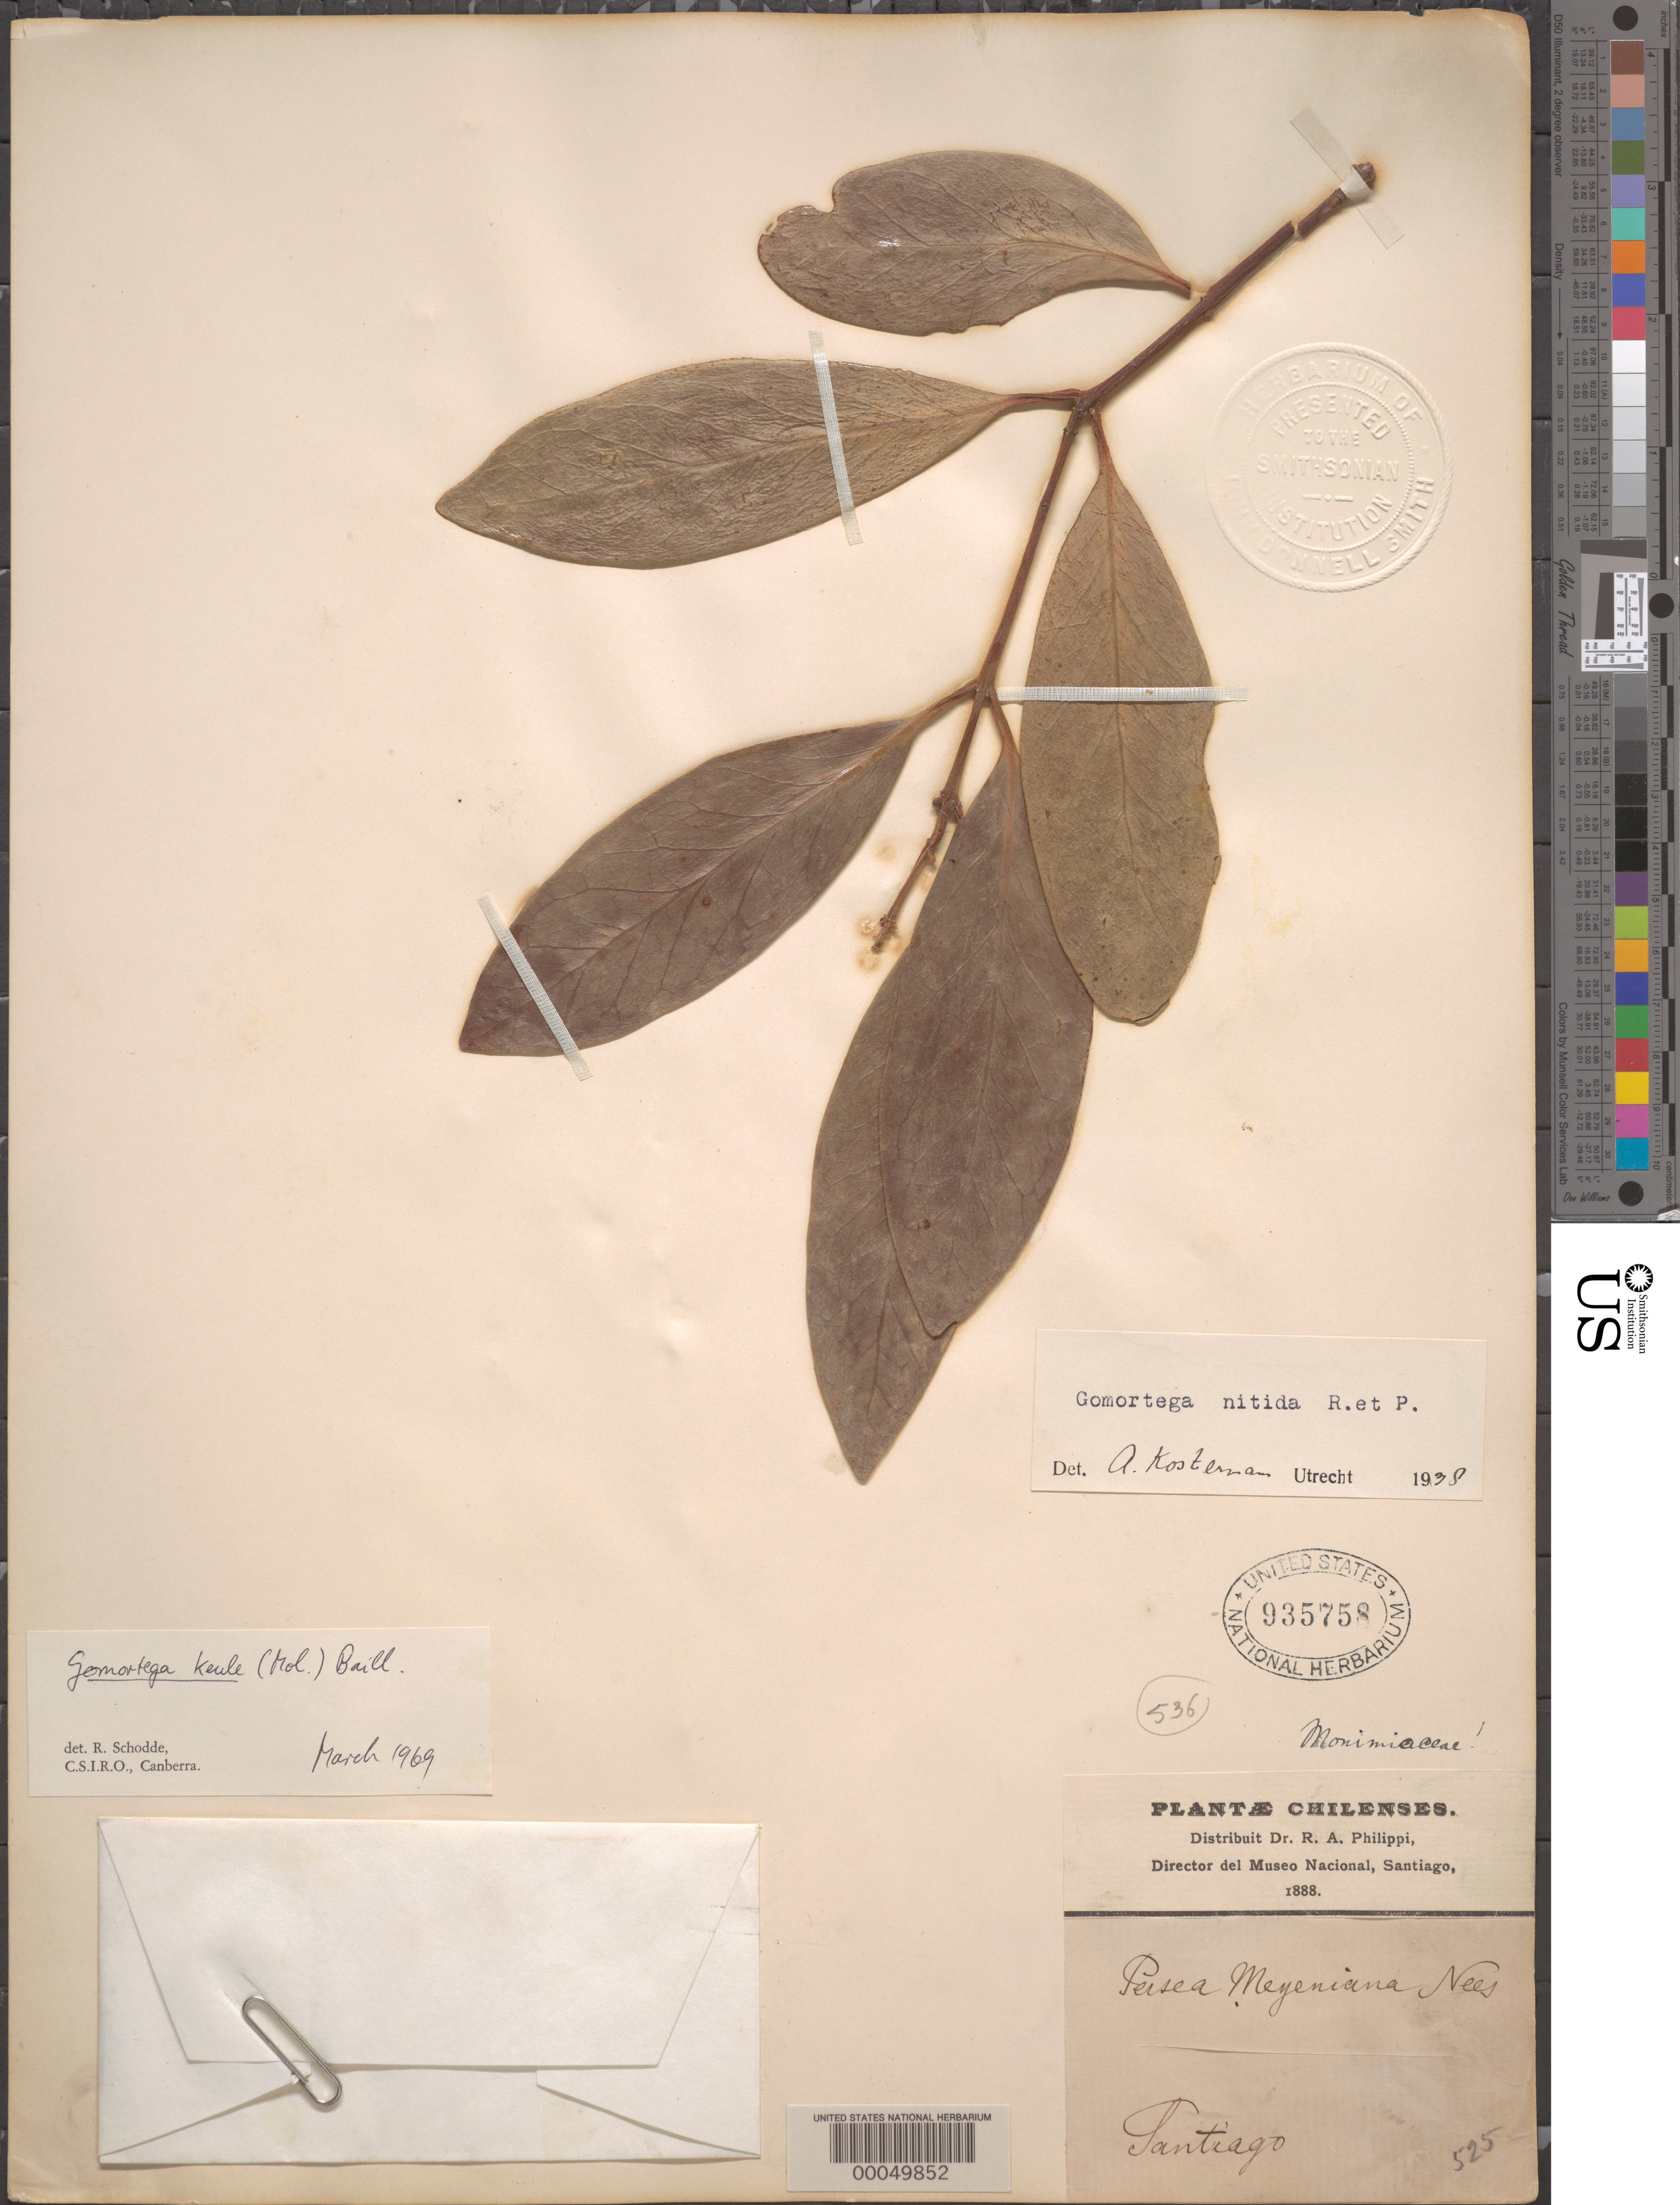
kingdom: Plantae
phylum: Tracheophyta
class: Magnoliopsida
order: Laurales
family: Gomortegaceae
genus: Gomortega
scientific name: Gomortega keule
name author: (Molina) I.M. Johnst.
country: Chile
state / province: Región Metropolitana (RM)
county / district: Santiago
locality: Santiago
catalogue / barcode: US 935758